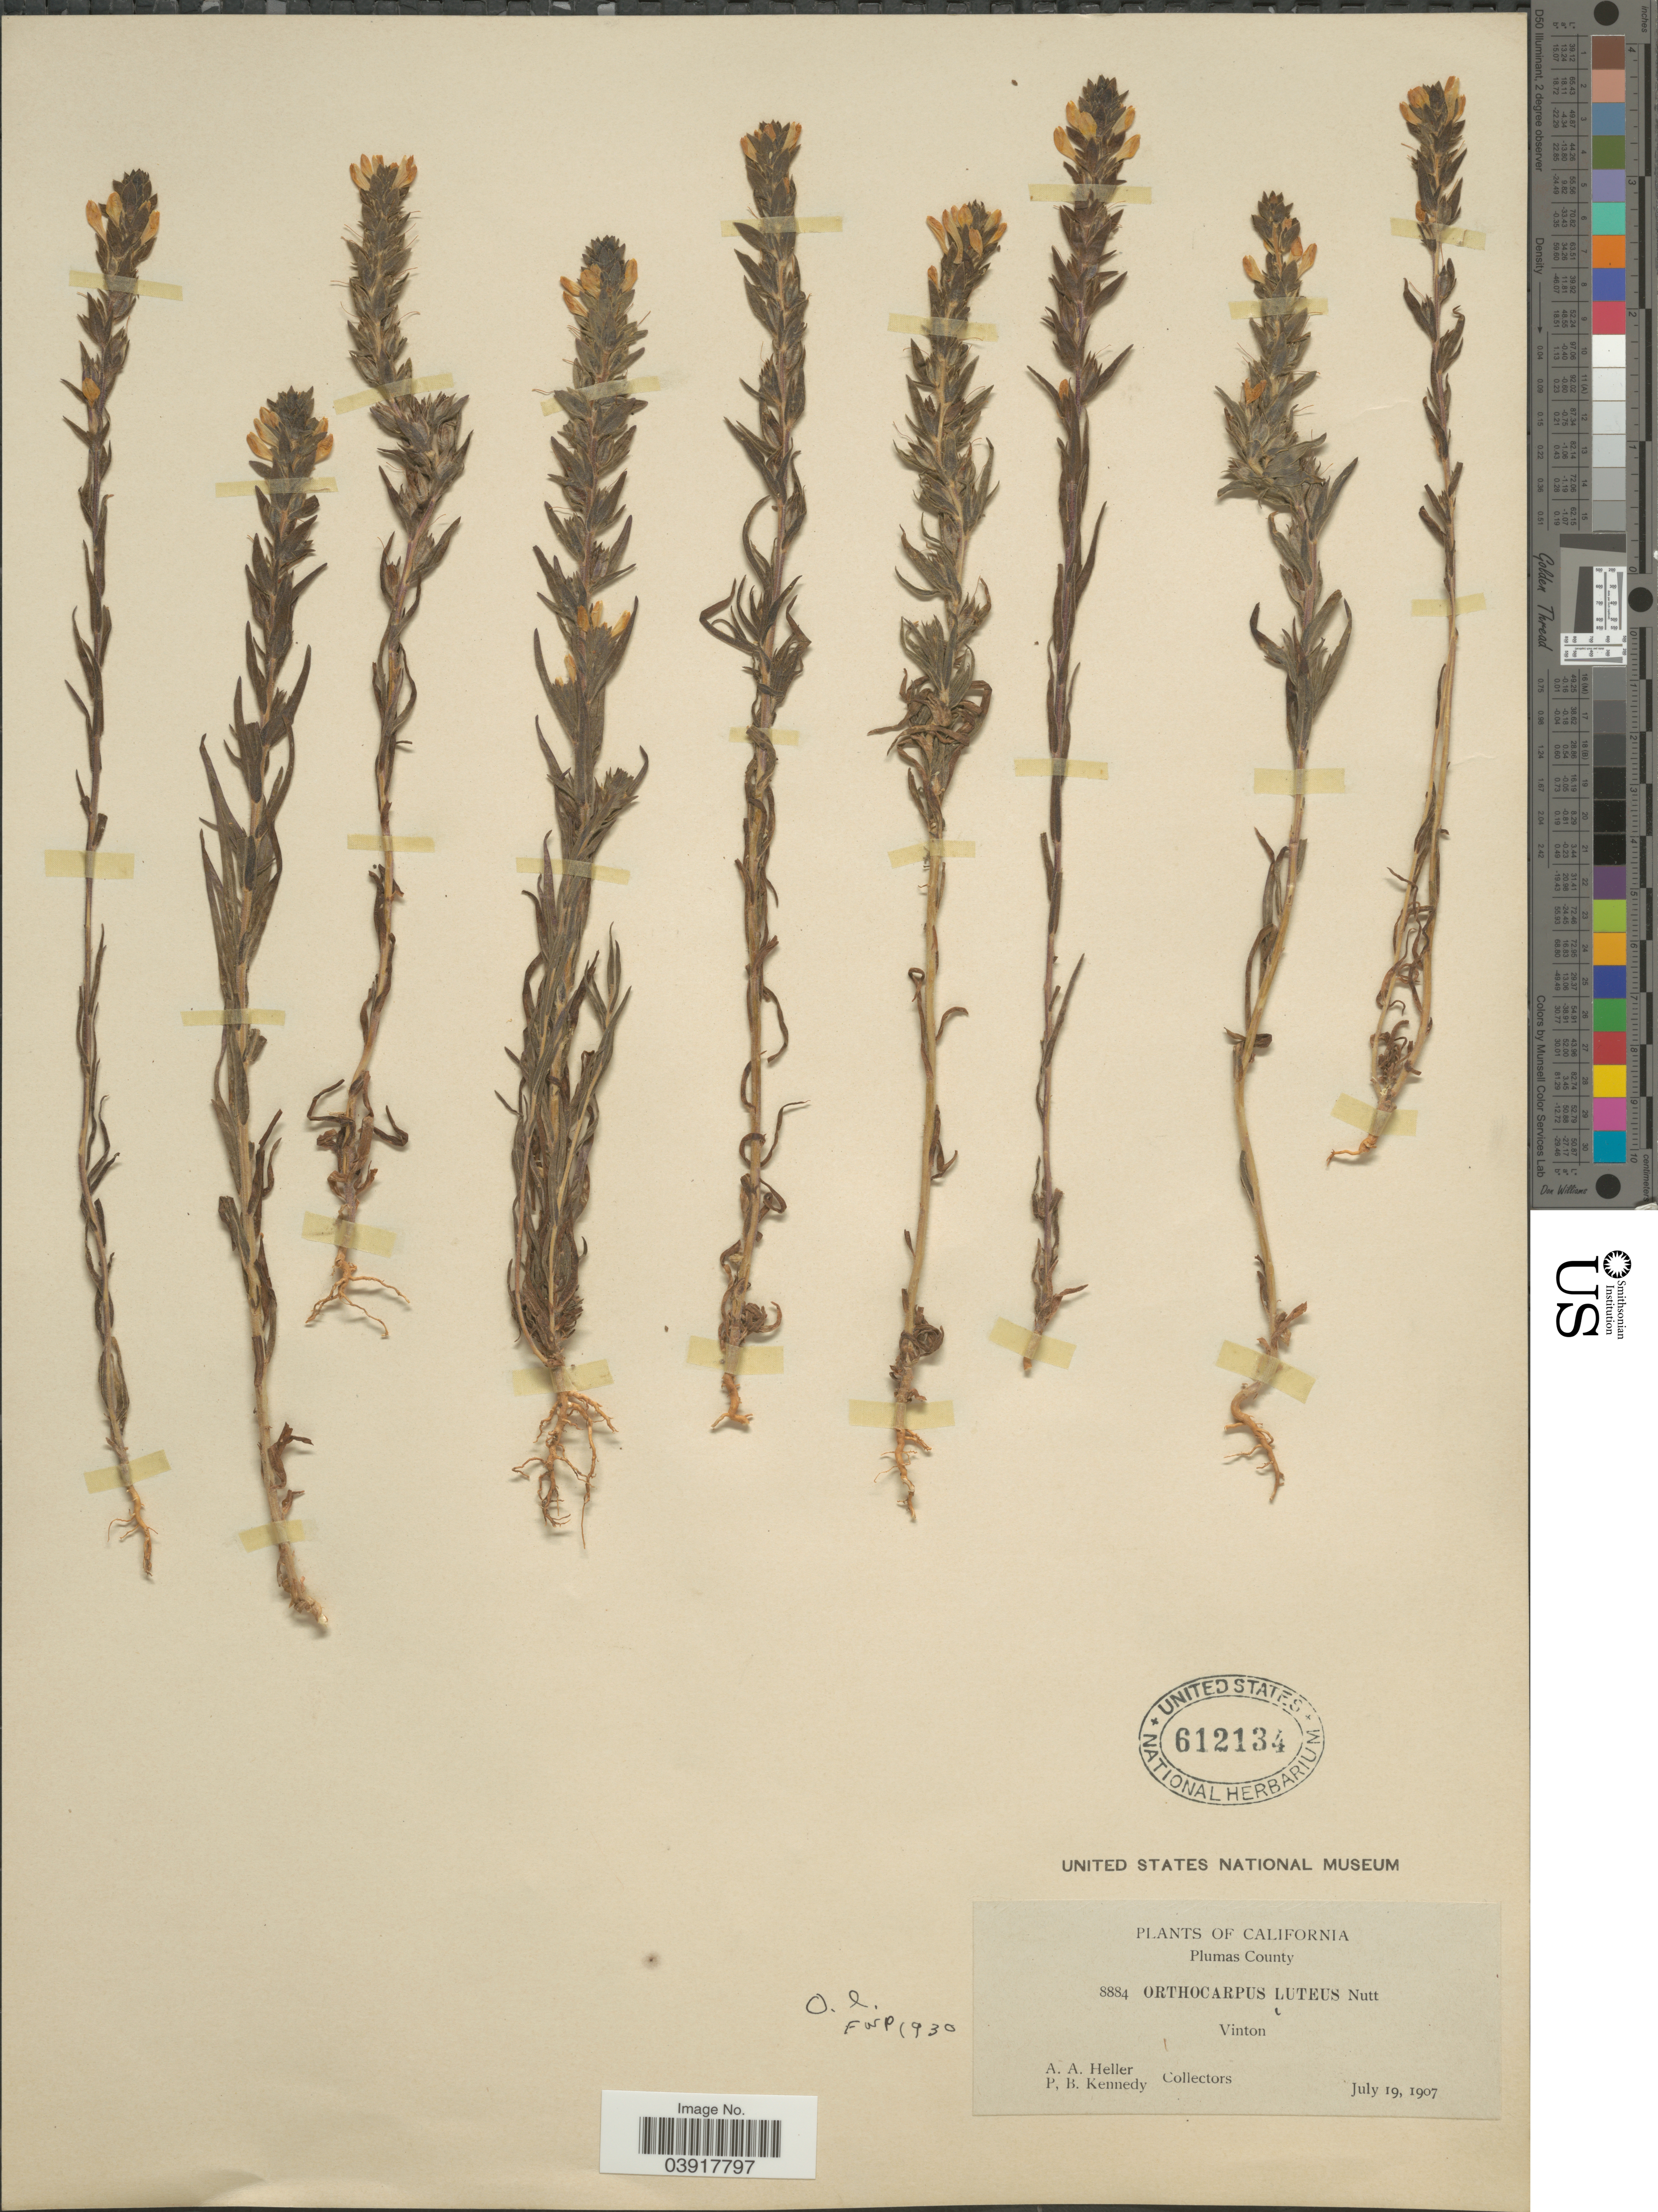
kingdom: Plantae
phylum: Tracheophyta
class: Magnoliopsida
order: Lamiales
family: Orobanchaceae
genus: Orthocarpus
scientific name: Orthocarpus luteus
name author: Nutt.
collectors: A. A. Heller & P. B. Kennedy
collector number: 8884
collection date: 1907-07-19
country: United States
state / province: California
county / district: Plumas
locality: Plumas County. Vinton.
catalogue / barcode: US 612134